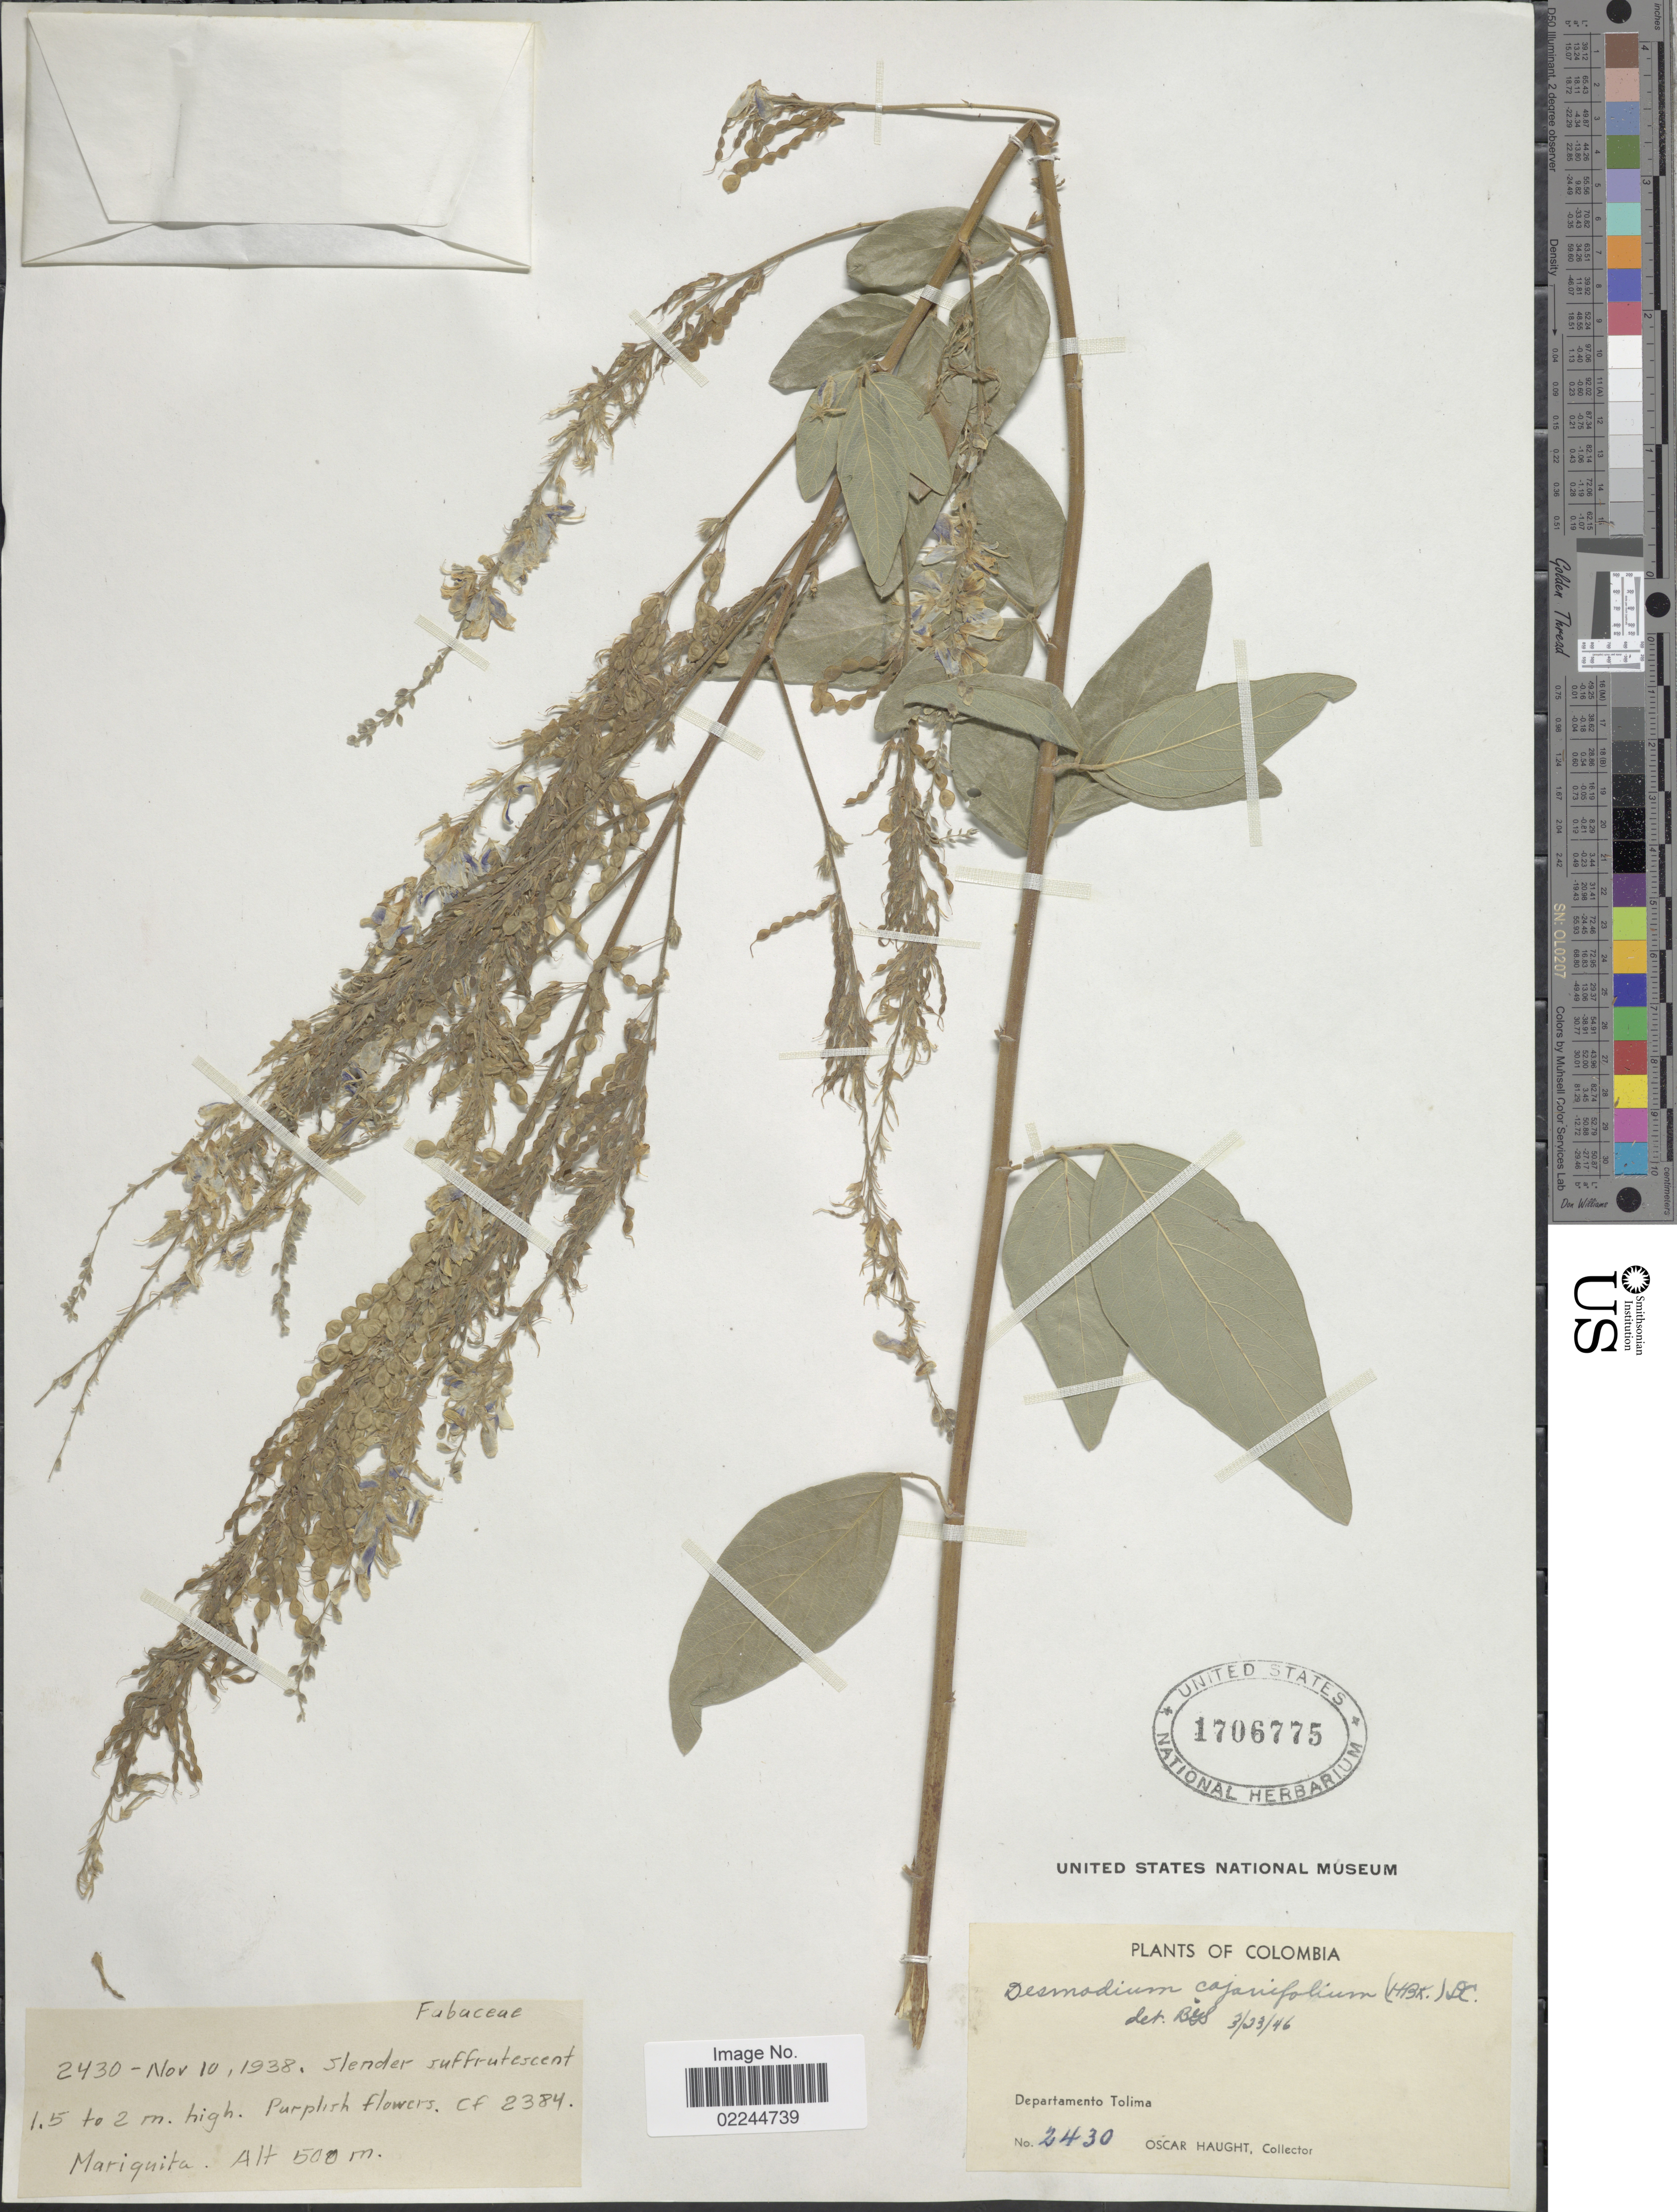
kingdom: Plantae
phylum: Tracheophyta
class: Magnoliopsida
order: Fabales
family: Fabaceae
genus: Desmodium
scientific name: Desmodium cajanifolium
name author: (Kunth) DC.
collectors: O. Haught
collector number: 2430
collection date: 1938-10-10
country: Colombia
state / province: Tolima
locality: Mariquita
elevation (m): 500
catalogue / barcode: US 1706775